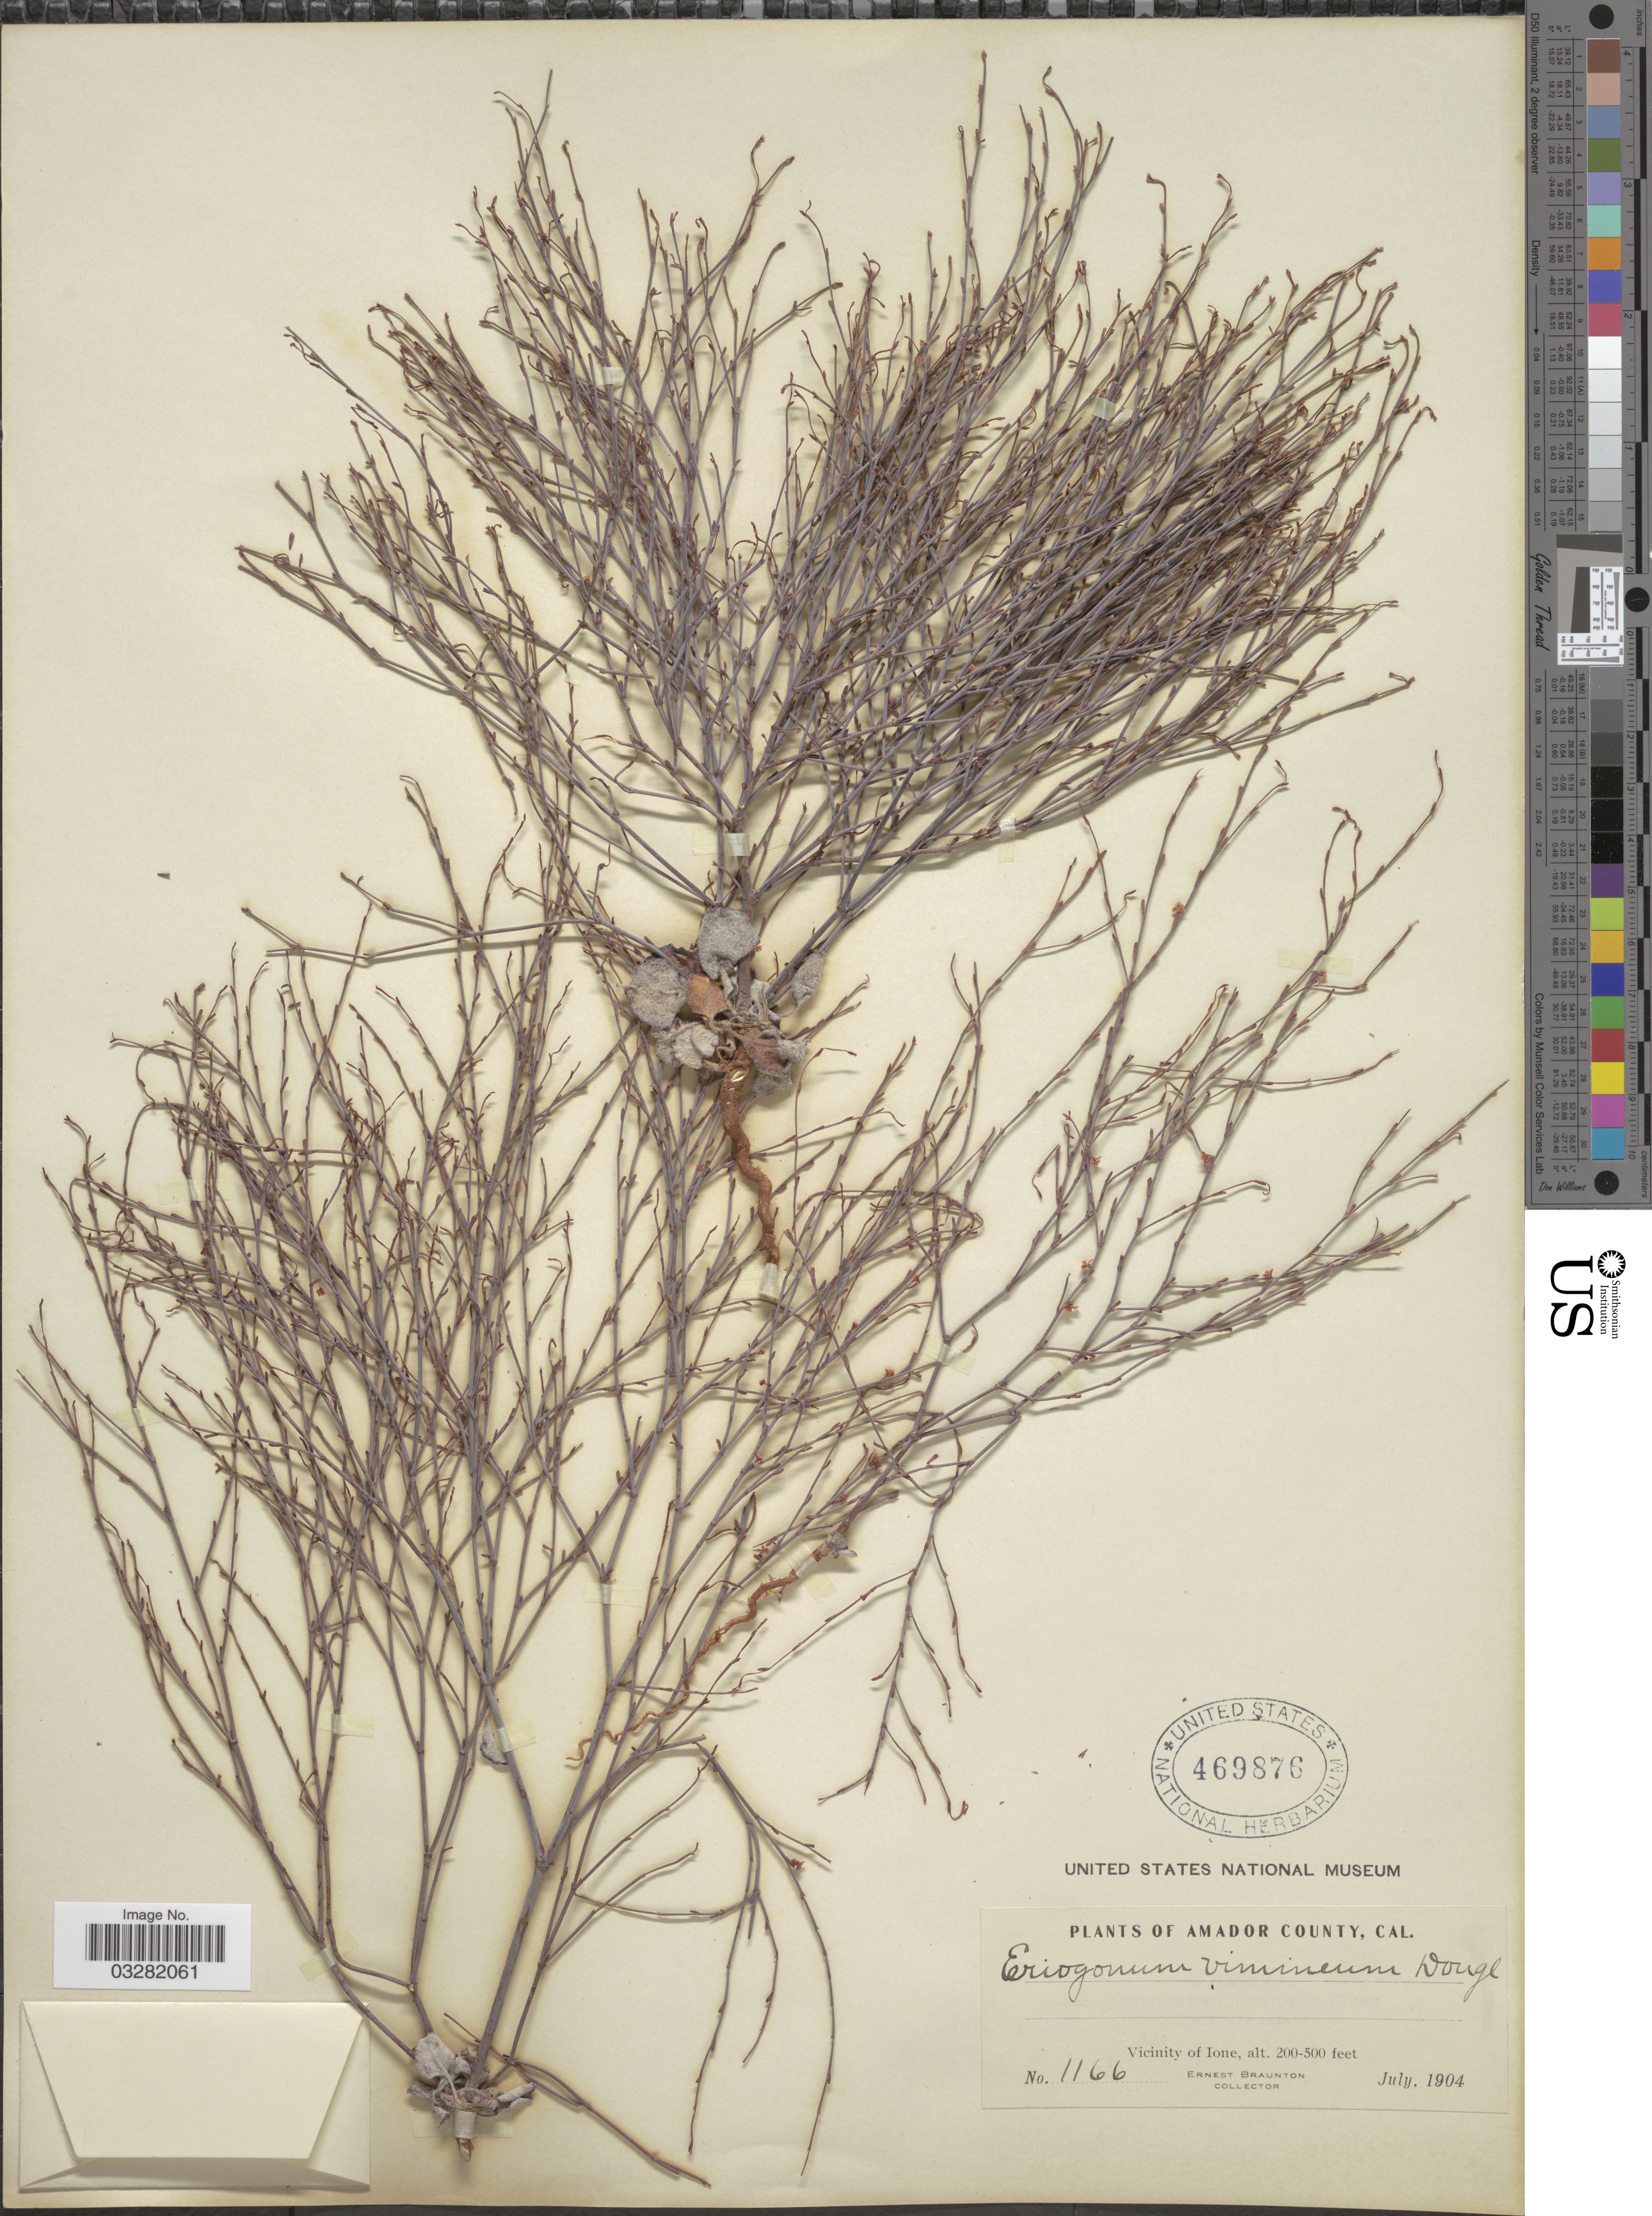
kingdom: Plantae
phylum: Tracheophyta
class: Magnoliopsida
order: Caryophyllales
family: Polygonaceae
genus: Eriogonum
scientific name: Eriogonum vimineum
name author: Douglas ex Benth.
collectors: E. Braunton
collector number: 1166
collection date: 1904-07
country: United States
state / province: California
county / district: Amador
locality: Amador County. Vicinity of Ione.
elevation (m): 61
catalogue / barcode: US 469876